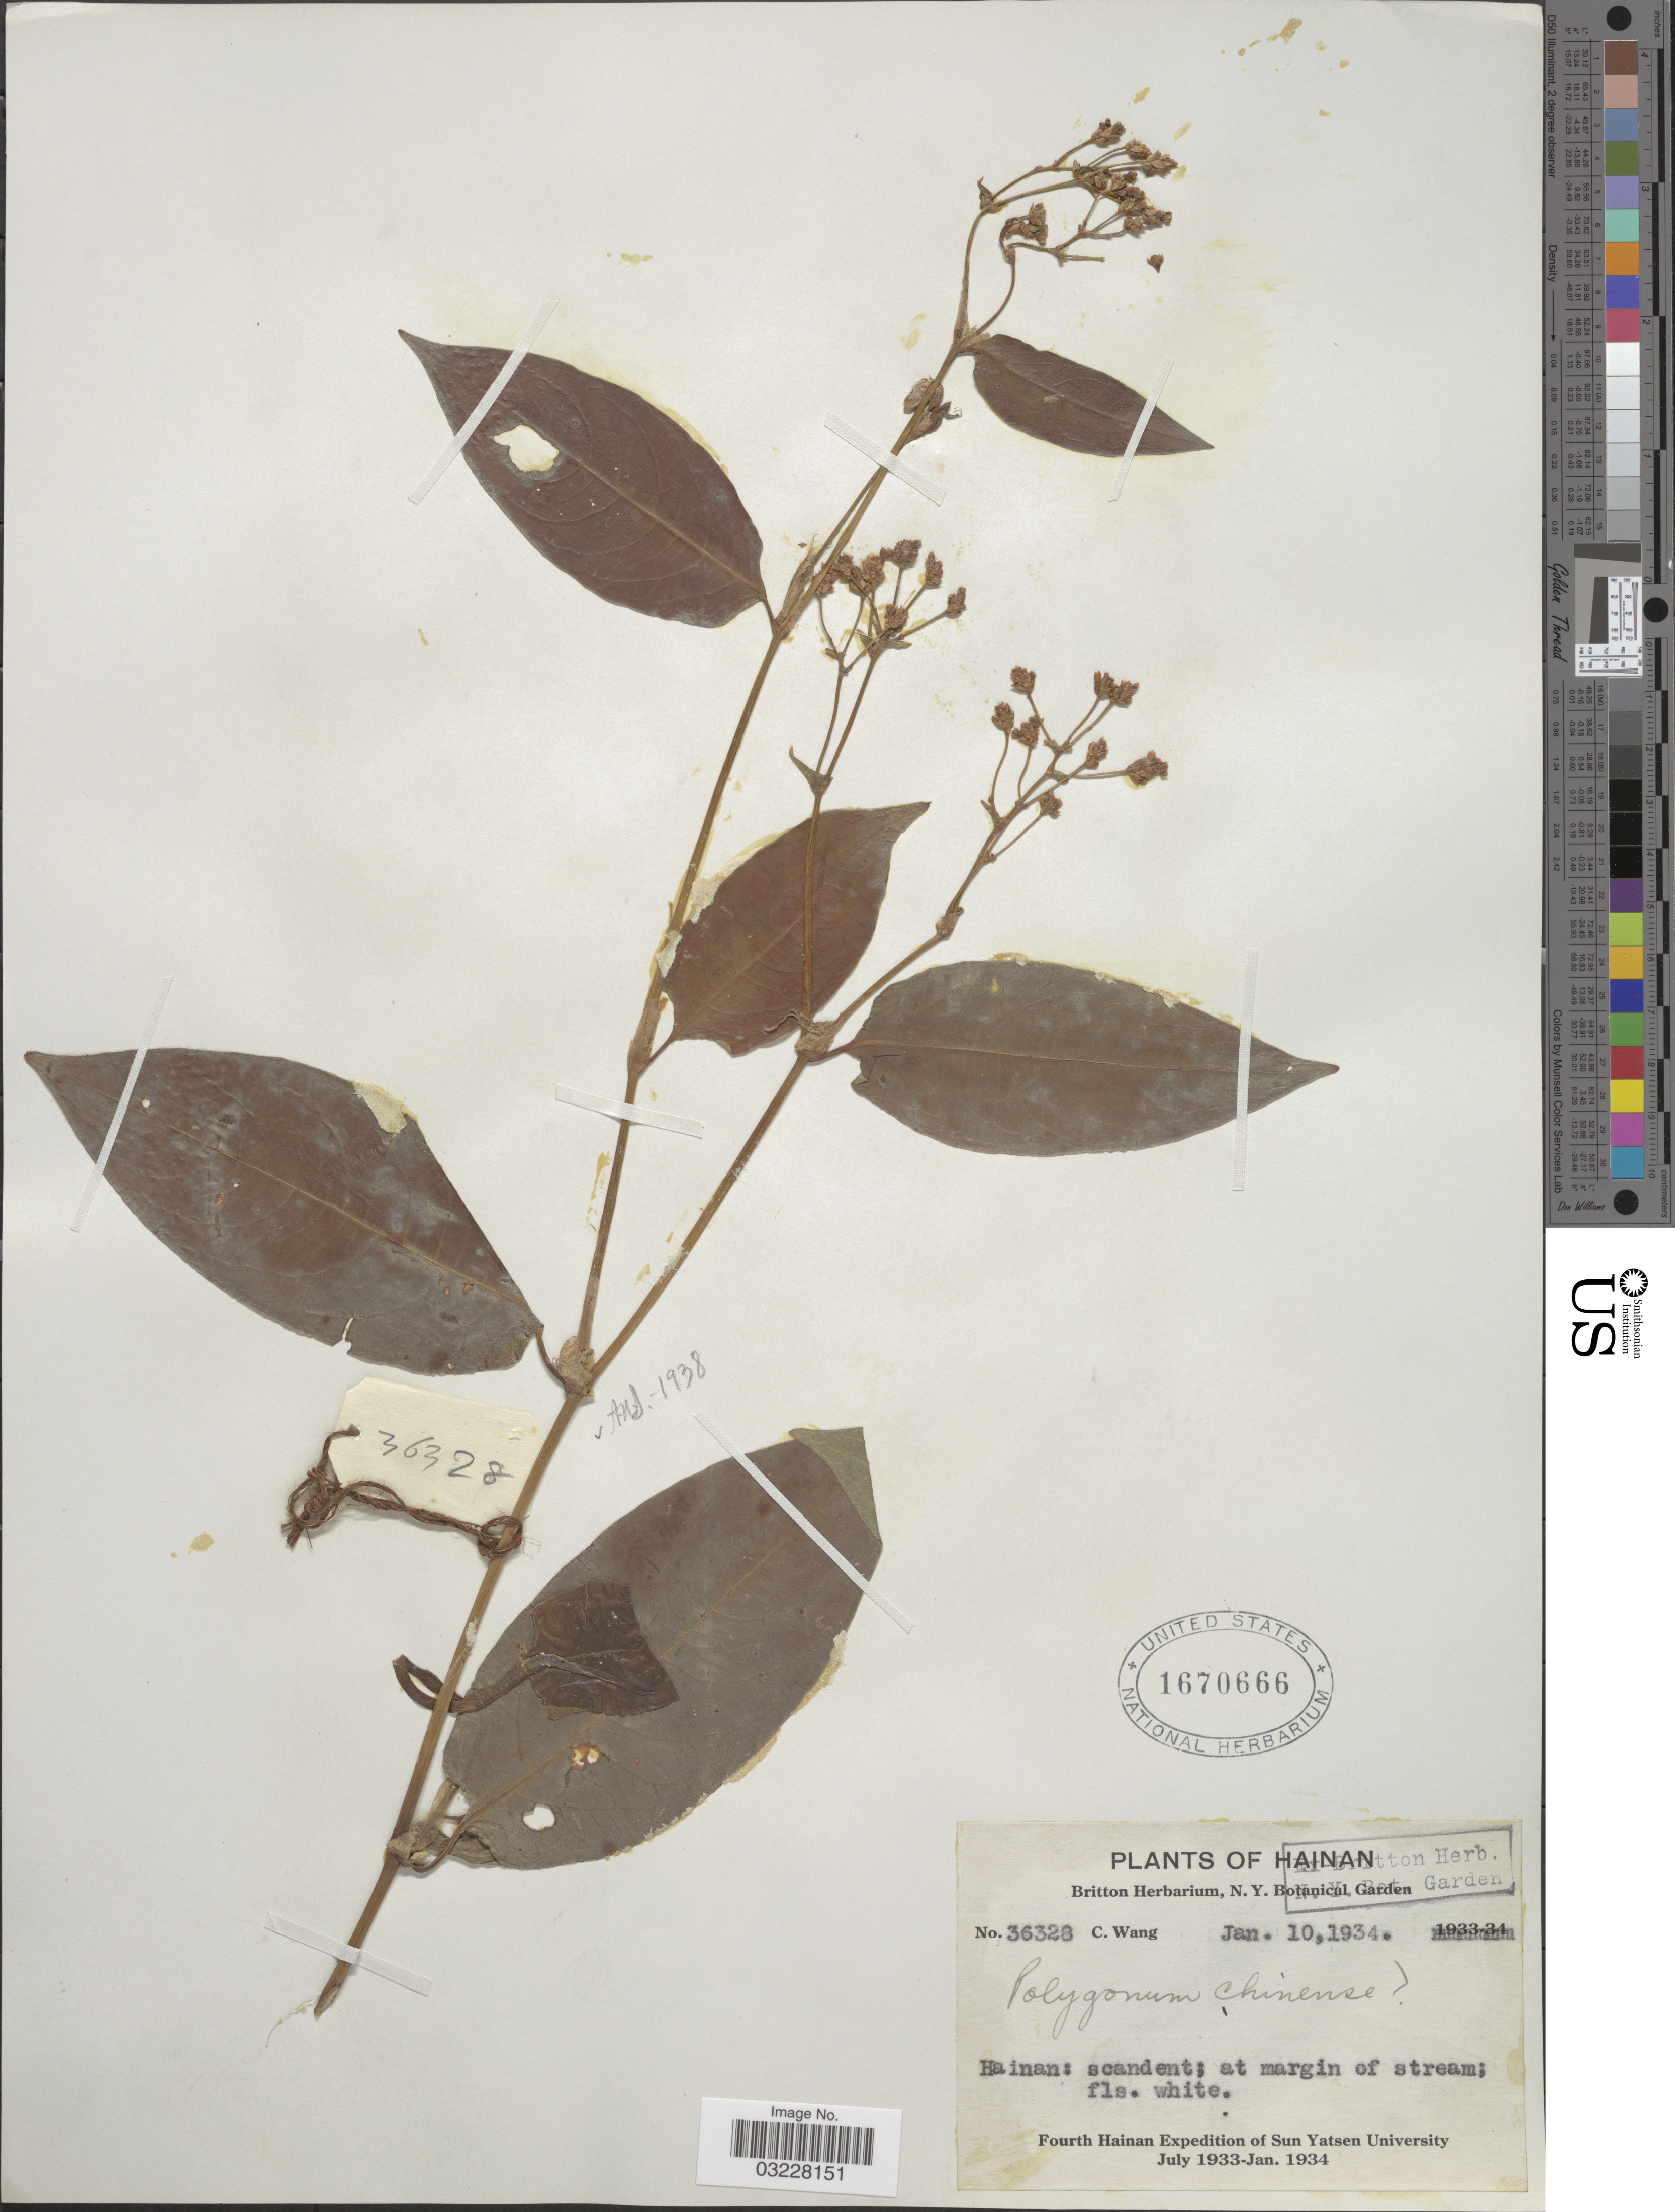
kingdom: Plantae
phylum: Tracheophyta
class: Magnoliopsida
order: Caryophyllales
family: Polygonaceae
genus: Polygonum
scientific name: Polygonum chinense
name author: L.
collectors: C. Wang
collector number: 36328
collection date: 1934-01-10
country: China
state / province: Hainan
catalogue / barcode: US 1670666